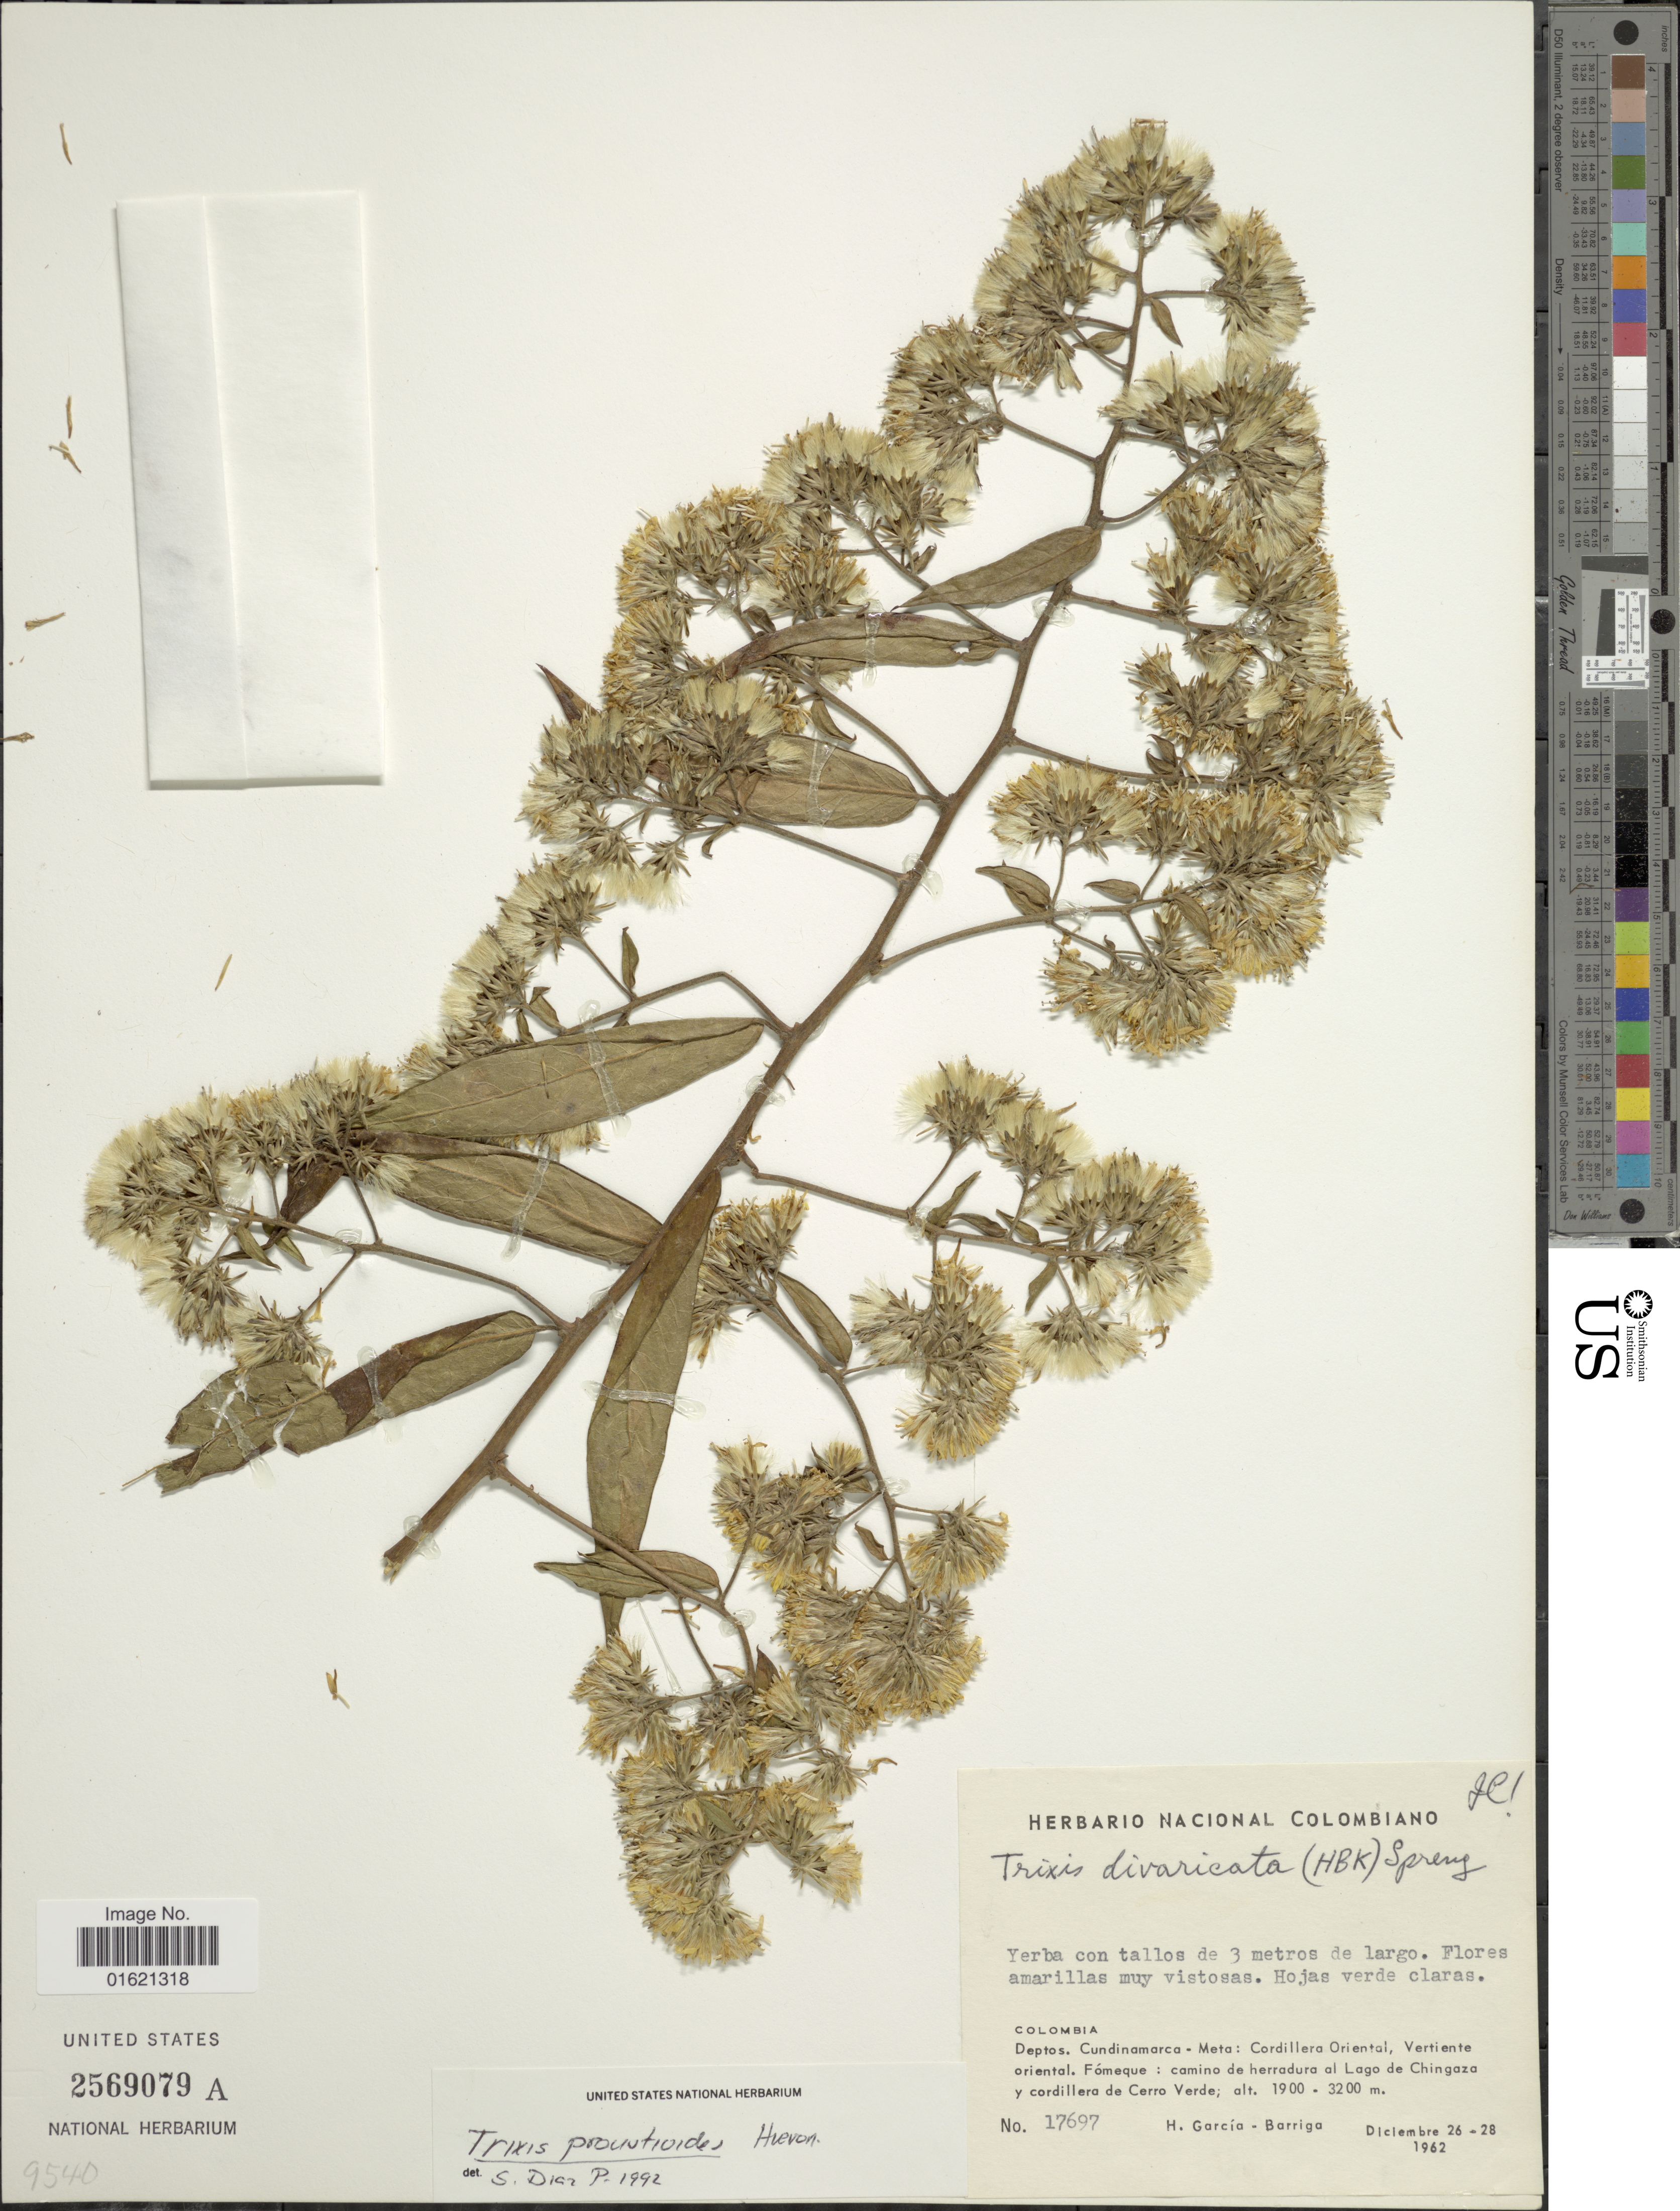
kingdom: Plantae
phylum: Tracheophyta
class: Magnoliopsida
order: Asterales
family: Asteraceae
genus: Trixis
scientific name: Trixis proustioides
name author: Hieron.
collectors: H. García Barriga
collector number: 17697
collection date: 1962-12-26/1962-12-28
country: Colombia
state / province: Cundinamarca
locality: Deptos. Cundinamarca - Meta: Cordillera Oriental, Vertiente oriental. Fomeque: camino de herradura al Lago de Chingaza y Cordillera de Cerro Verde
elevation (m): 1900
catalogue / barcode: US 2569079A